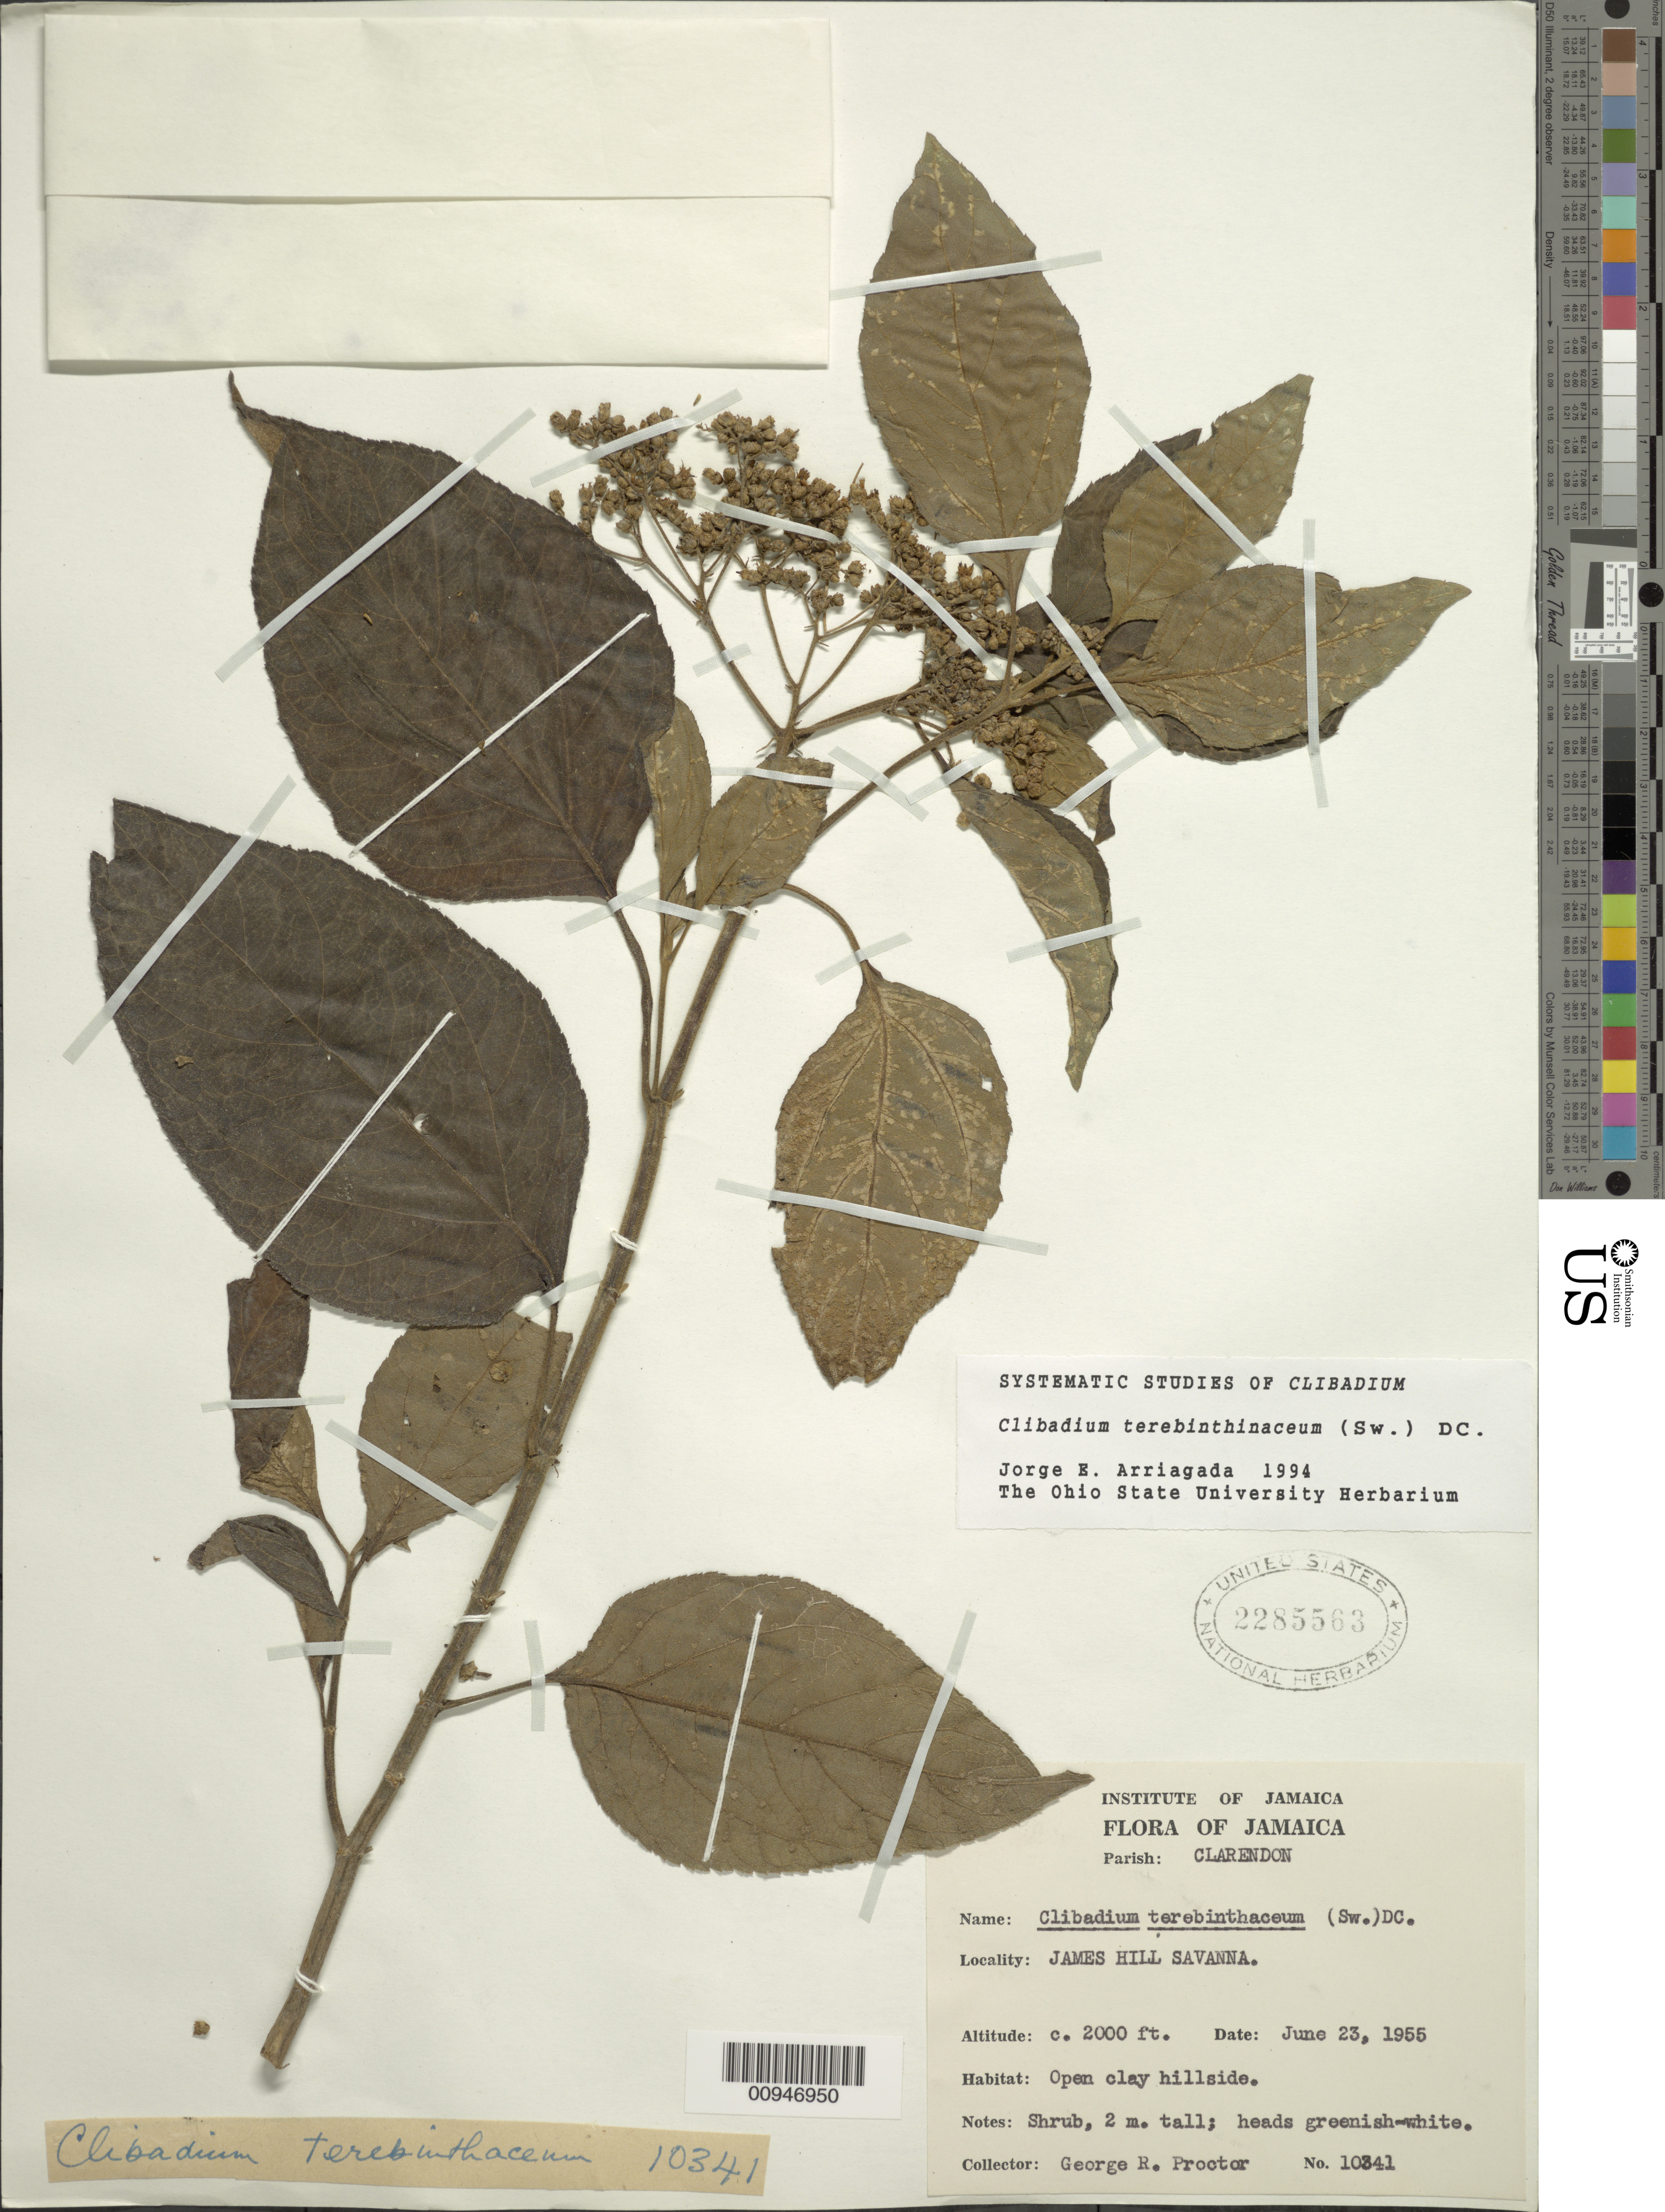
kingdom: Plantae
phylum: Tracheophyta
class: Magnoliopsida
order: Asterales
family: Asteraceae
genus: Clibadium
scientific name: Clibadium terebinthinaceum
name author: (Sw.) DC.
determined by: Arriagada, J. E.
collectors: G. R. Proctor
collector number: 10341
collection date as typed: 23 Jun 1955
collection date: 1955-06-23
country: Jamaica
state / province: Clarendon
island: Jamaica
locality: James Hill Savanna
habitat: Open clay hillside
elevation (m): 610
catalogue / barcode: US 2285563